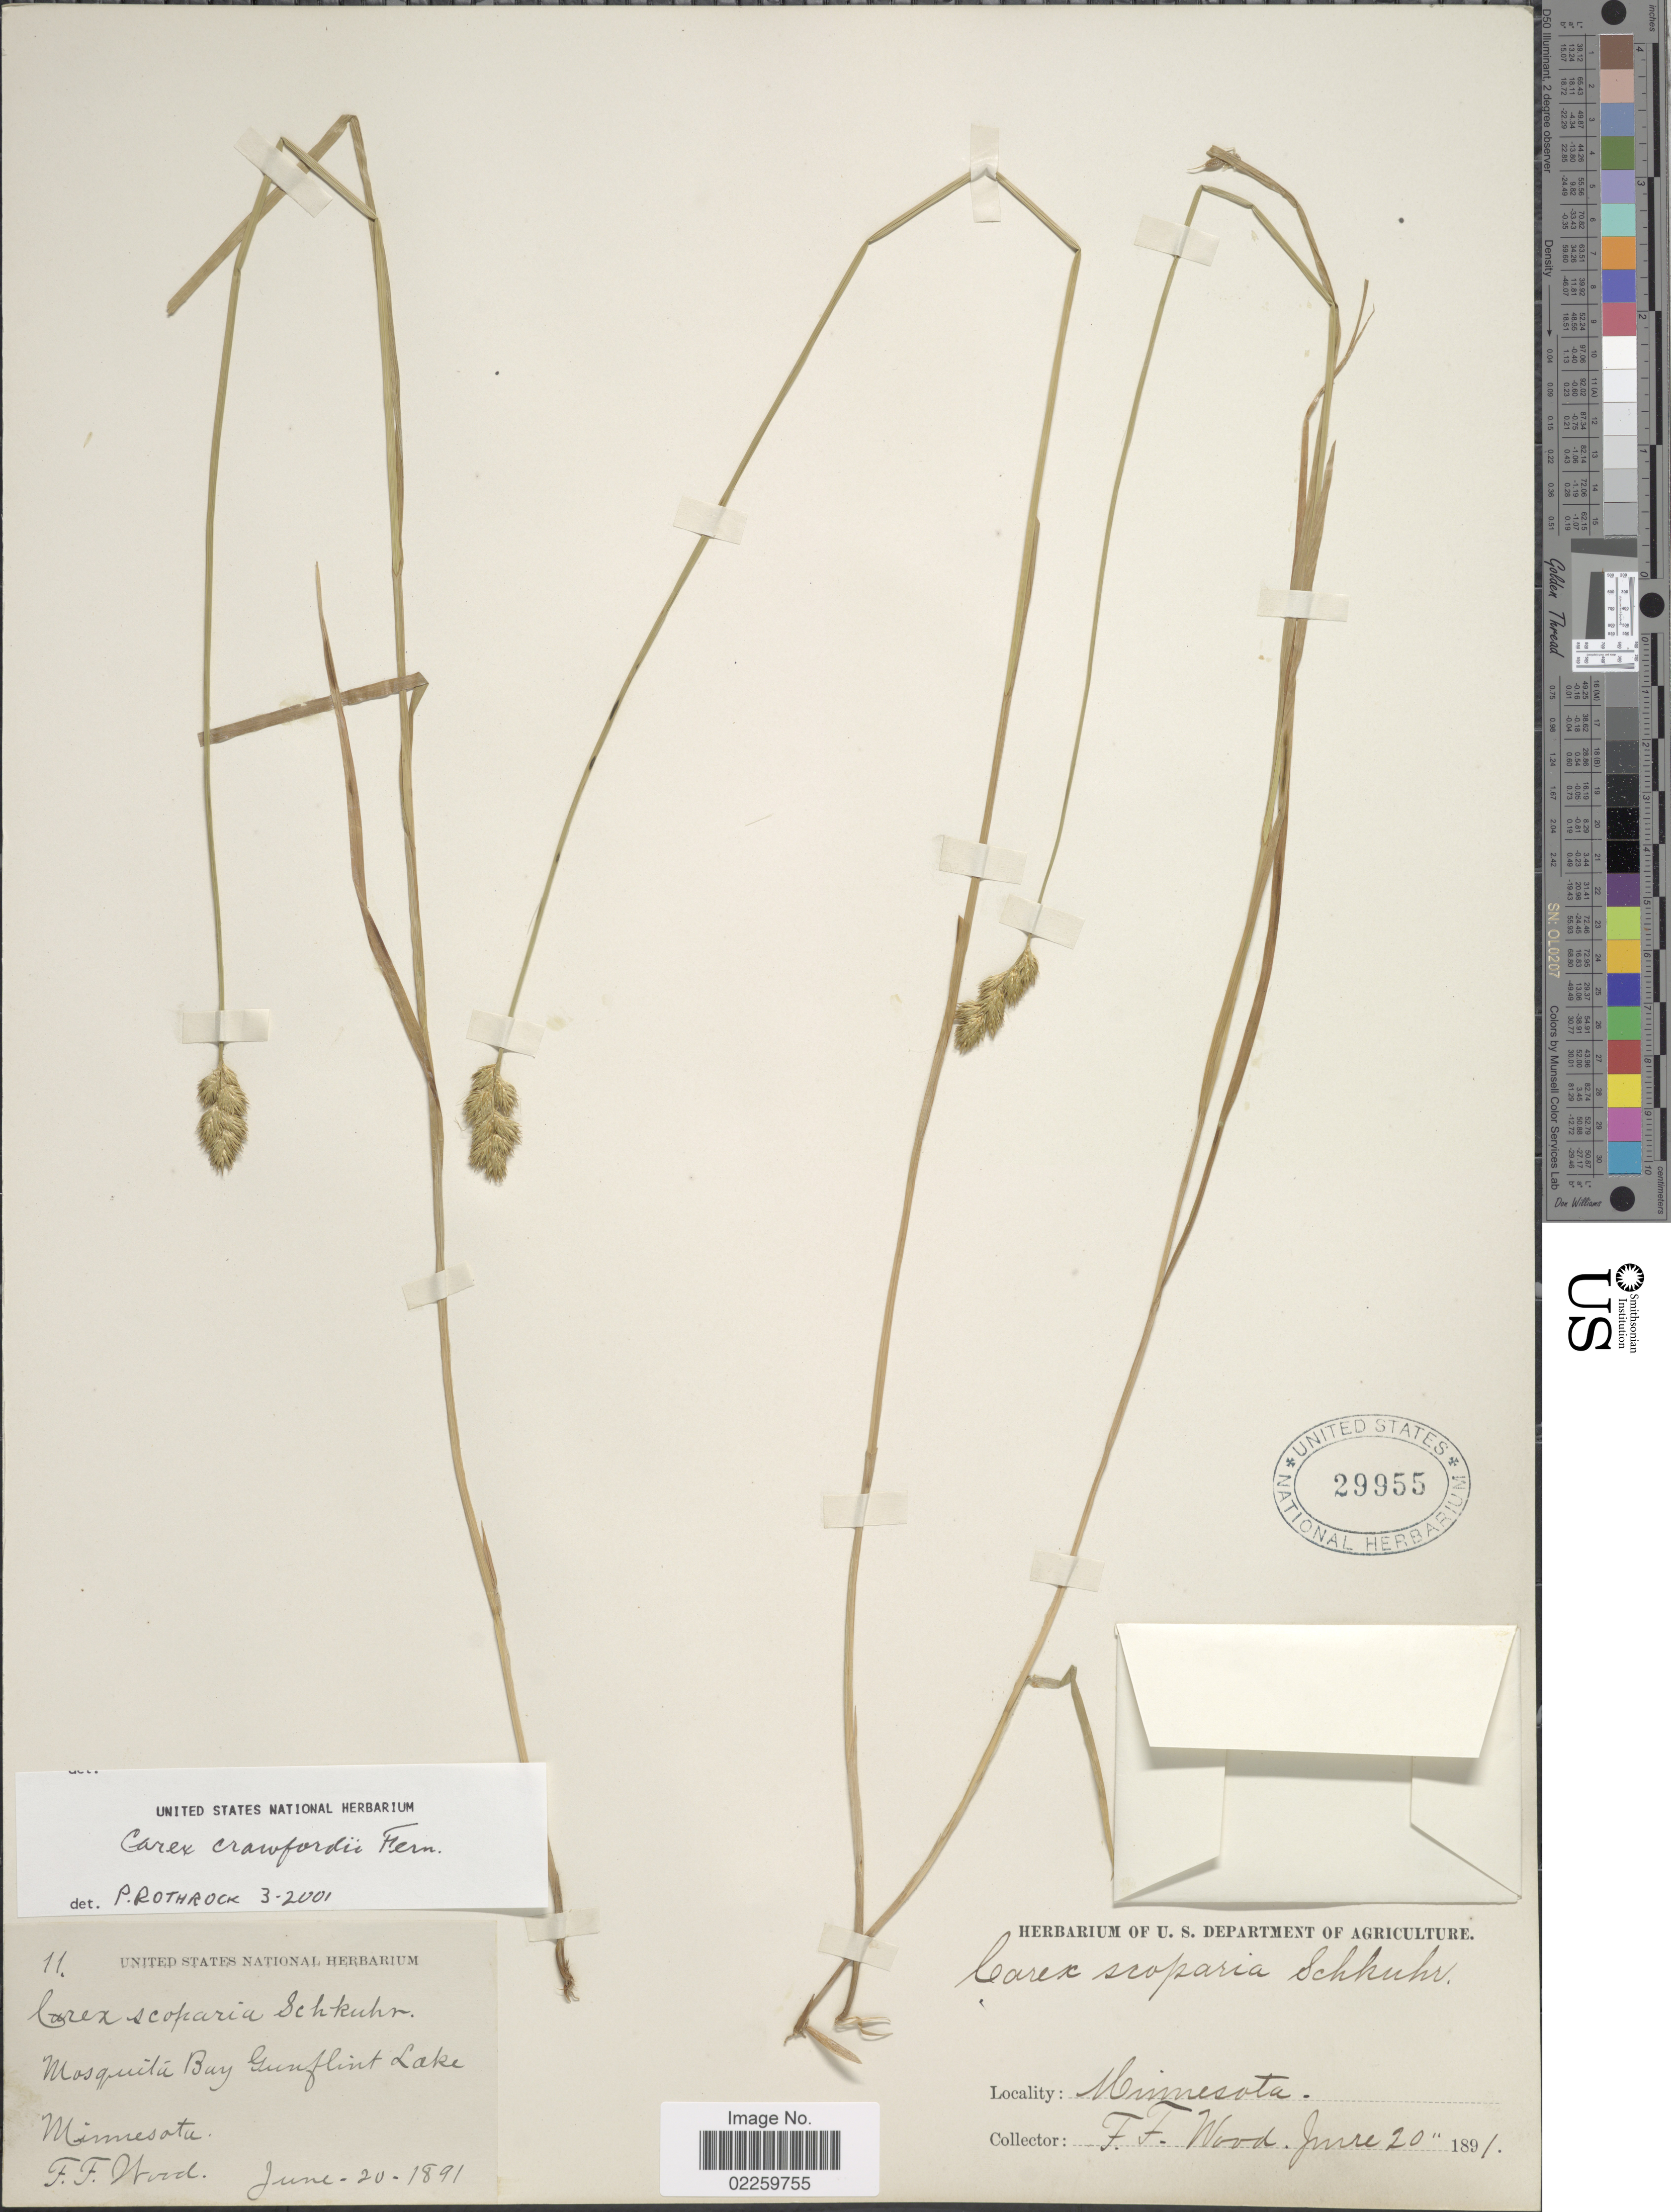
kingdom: Plantae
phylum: Tracheophyta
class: Liliopsida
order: Poales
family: Cyperaceae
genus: Carex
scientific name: Carex crawfordii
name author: Fernald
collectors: F. Wood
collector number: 11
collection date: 1891-06-20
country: United States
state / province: Minnesota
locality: Mosquito Bay, Gunflint Lake.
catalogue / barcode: US 29955